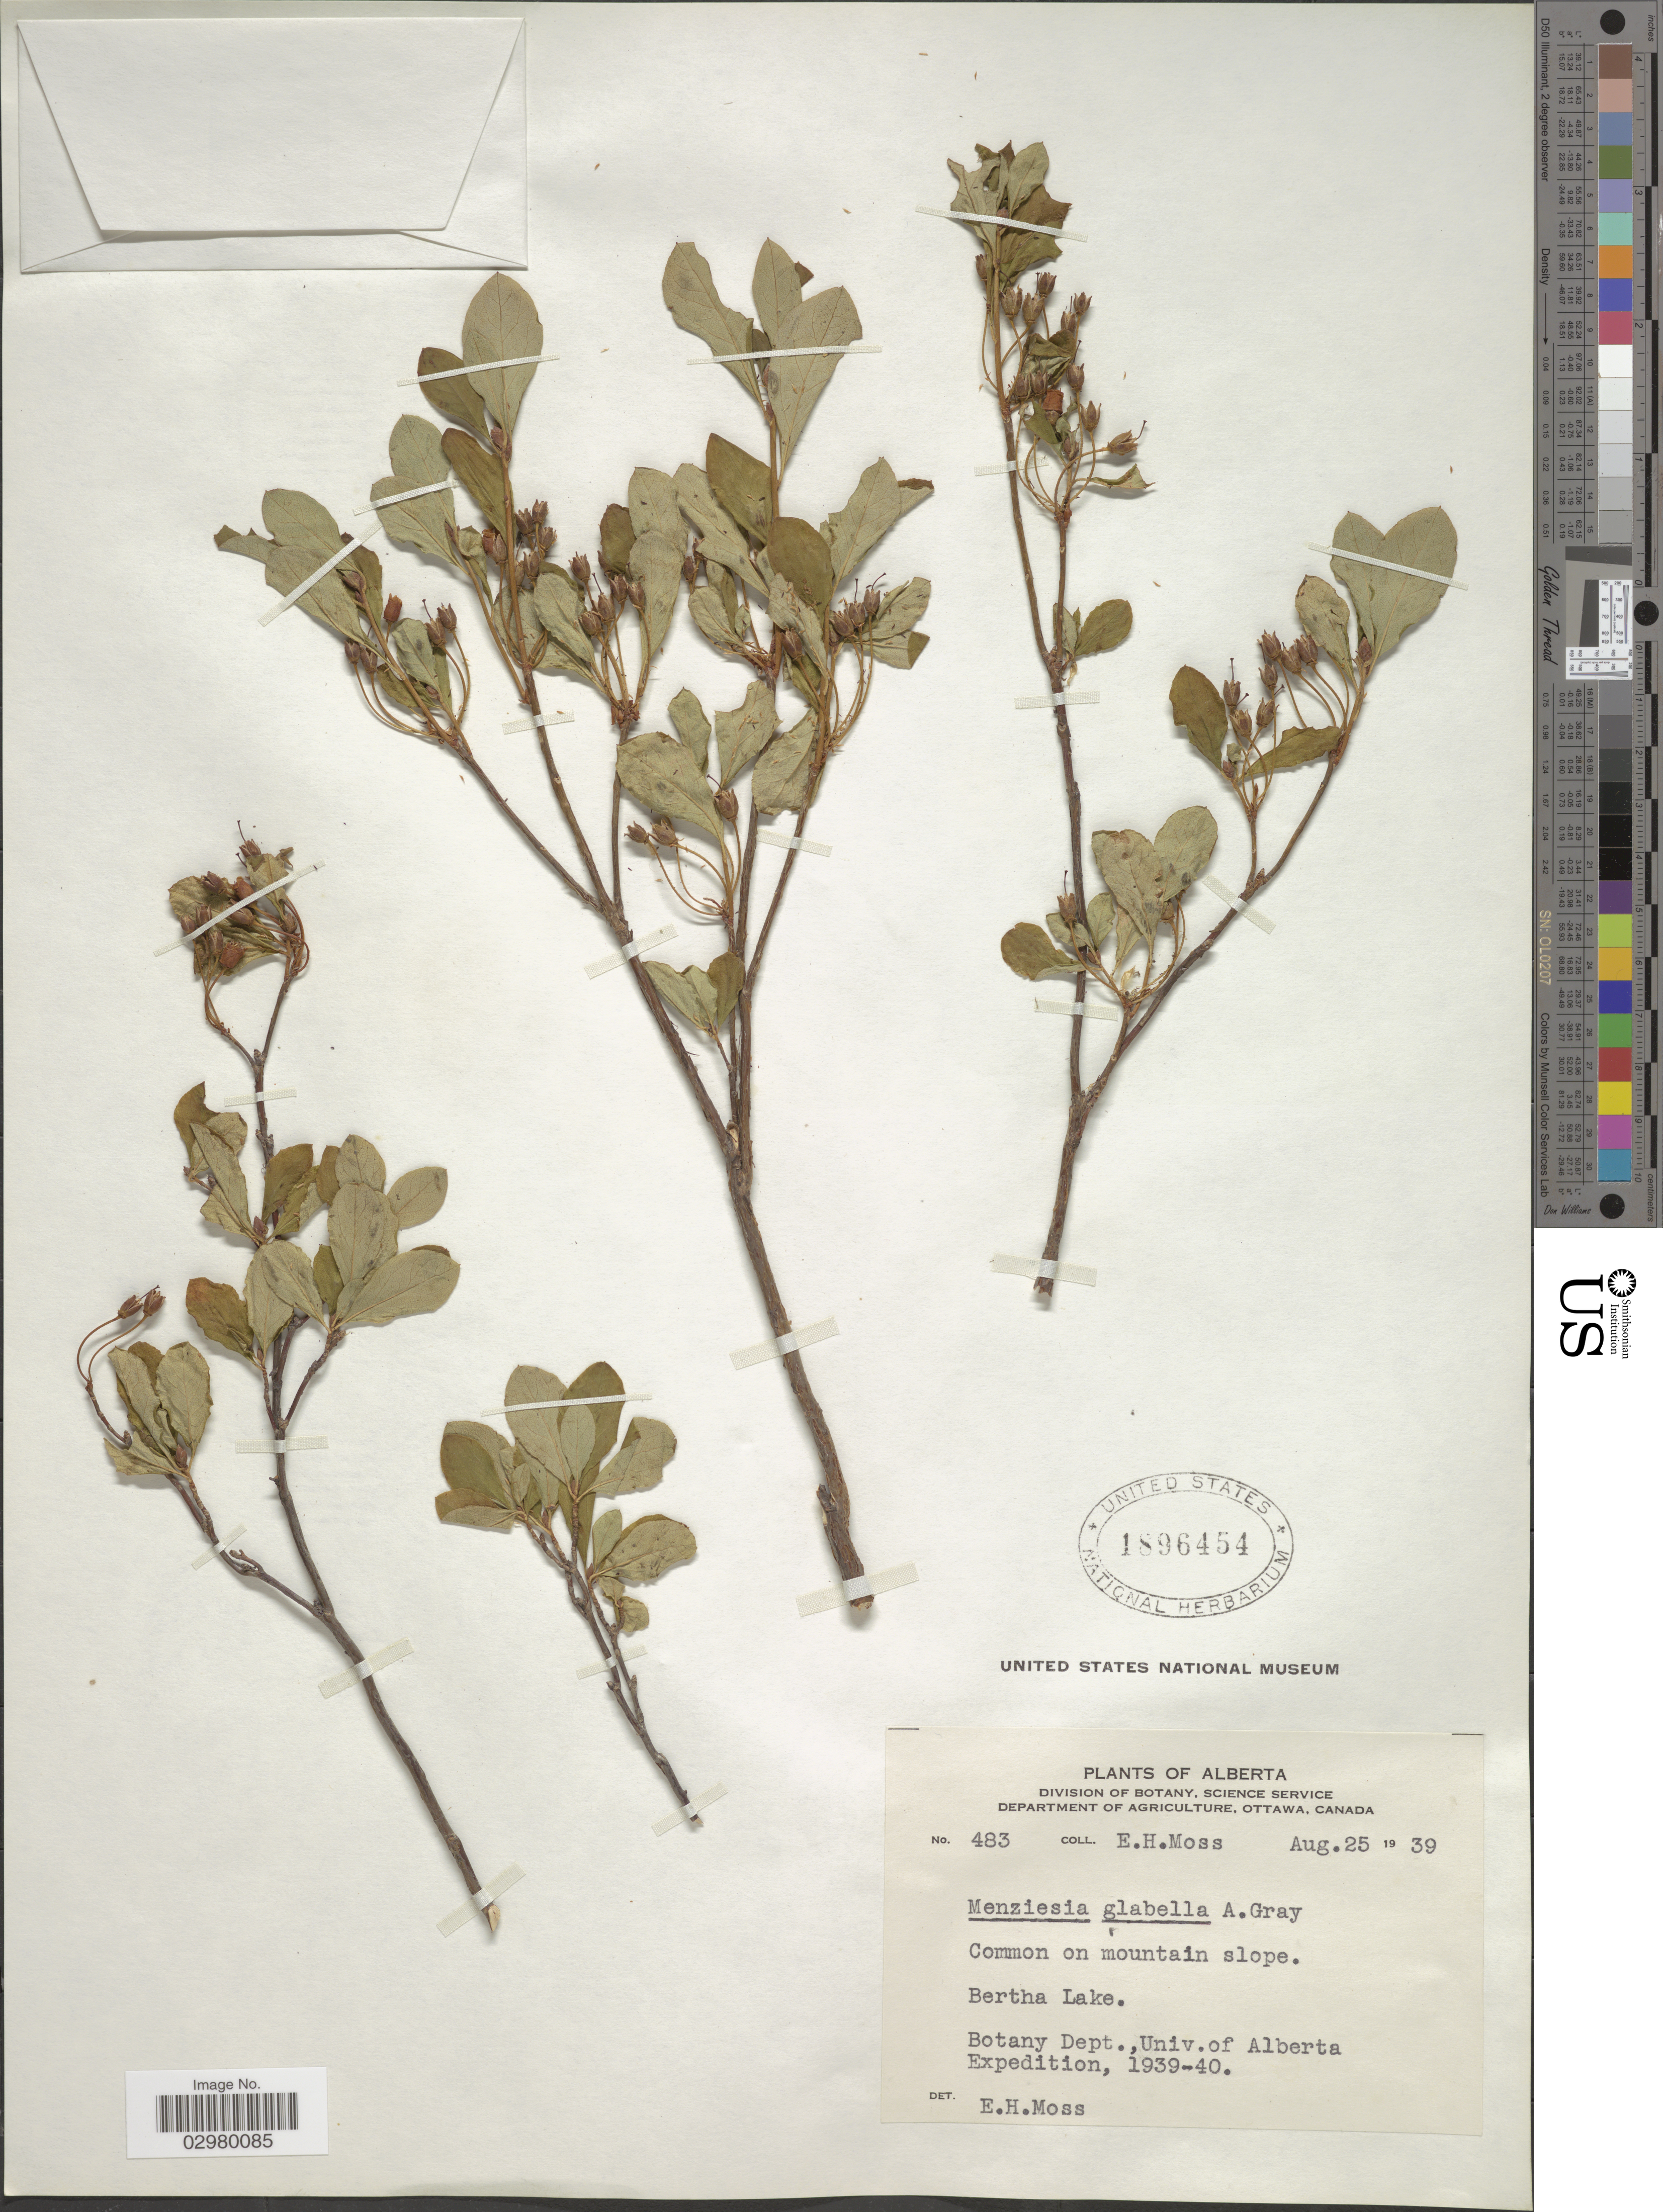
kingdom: Plantae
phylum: Tracheophyta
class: Magnoliopsida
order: Ericales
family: Ericaceae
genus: Menziesia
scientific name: Menziesia ferruginea subsp. glabella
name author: (A. Gray) Calder & Roy L. Taylor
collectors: E. Moss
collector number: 483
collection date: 1939-08-25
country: Canada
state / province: Alberta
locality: Bertha Lake. Botany Dept., Univ. of Alberta.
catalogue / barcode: US 1896454